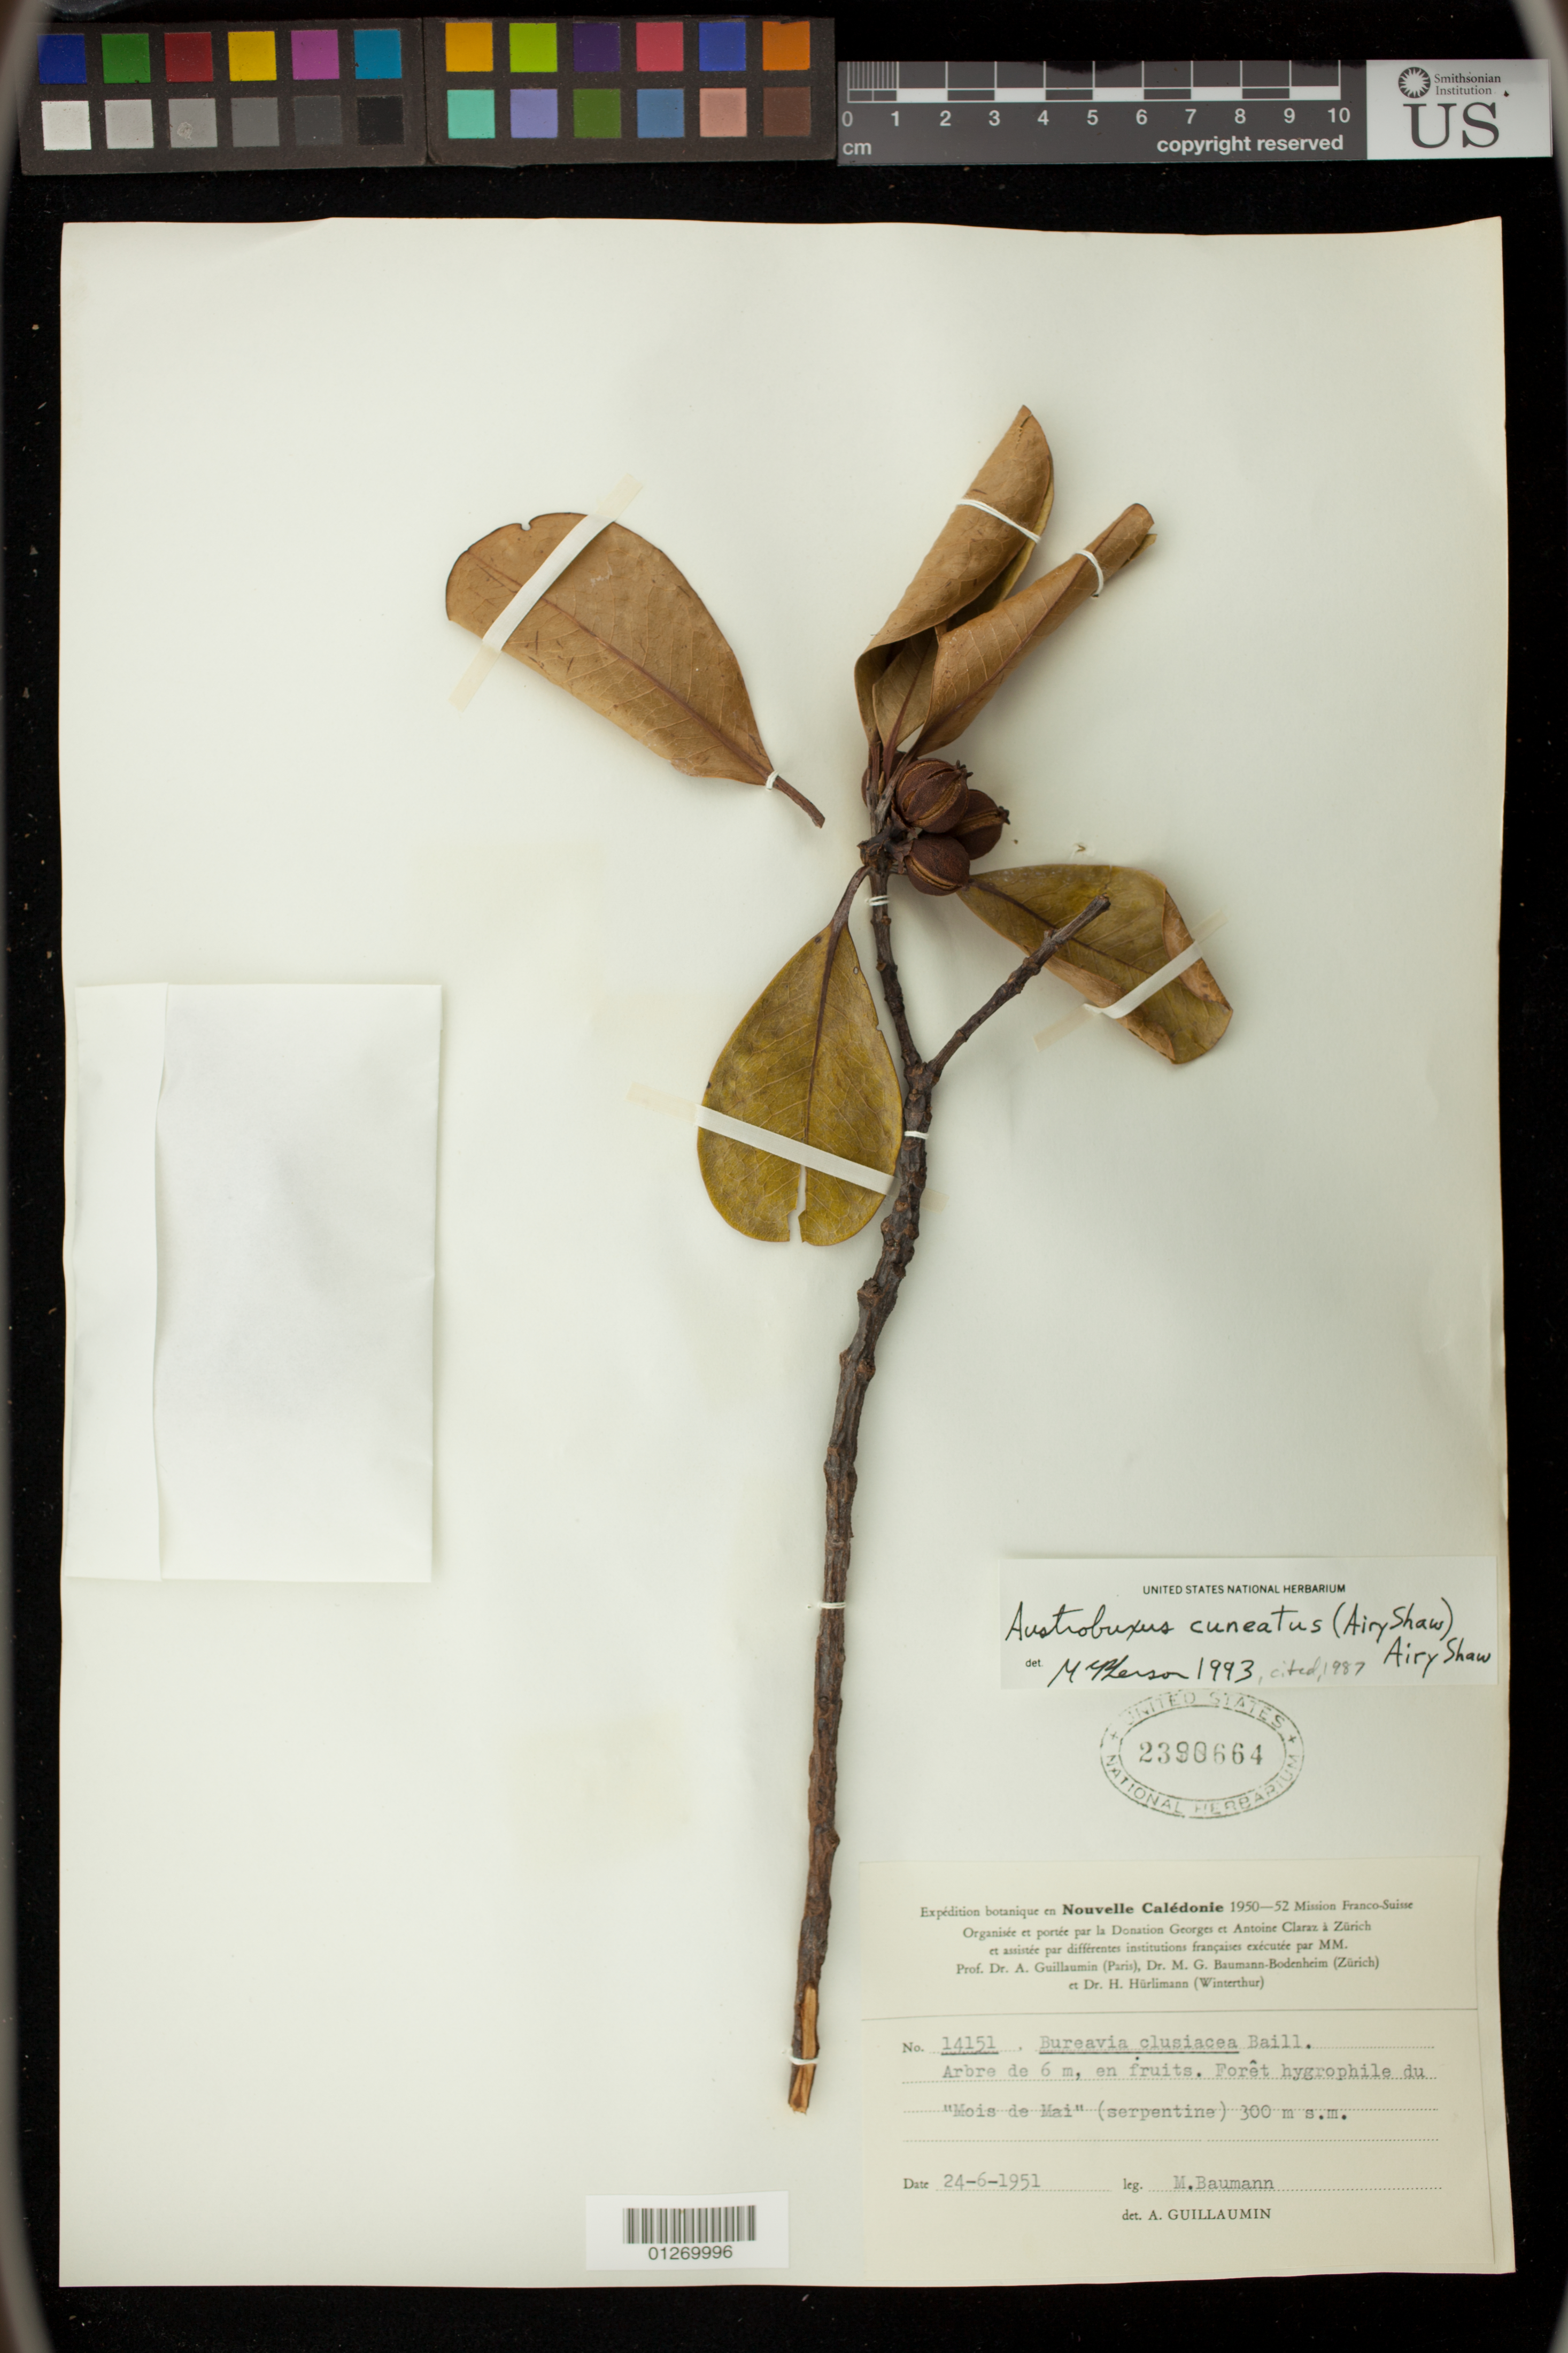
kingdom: Plantae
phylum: Tracheophyta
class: Magnoliopsida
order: Malpighiales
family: Picrodendraceae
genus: Austrobuxus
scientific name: Austrobuxus cuneatus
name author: (Airy Shaw) Airy Shaw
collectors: M. Baumann & A. Guillaumin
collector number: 14151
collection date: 1951-06-24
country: New Caledonia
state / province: Mois de Mai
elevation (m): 300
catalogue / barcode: US 2390664